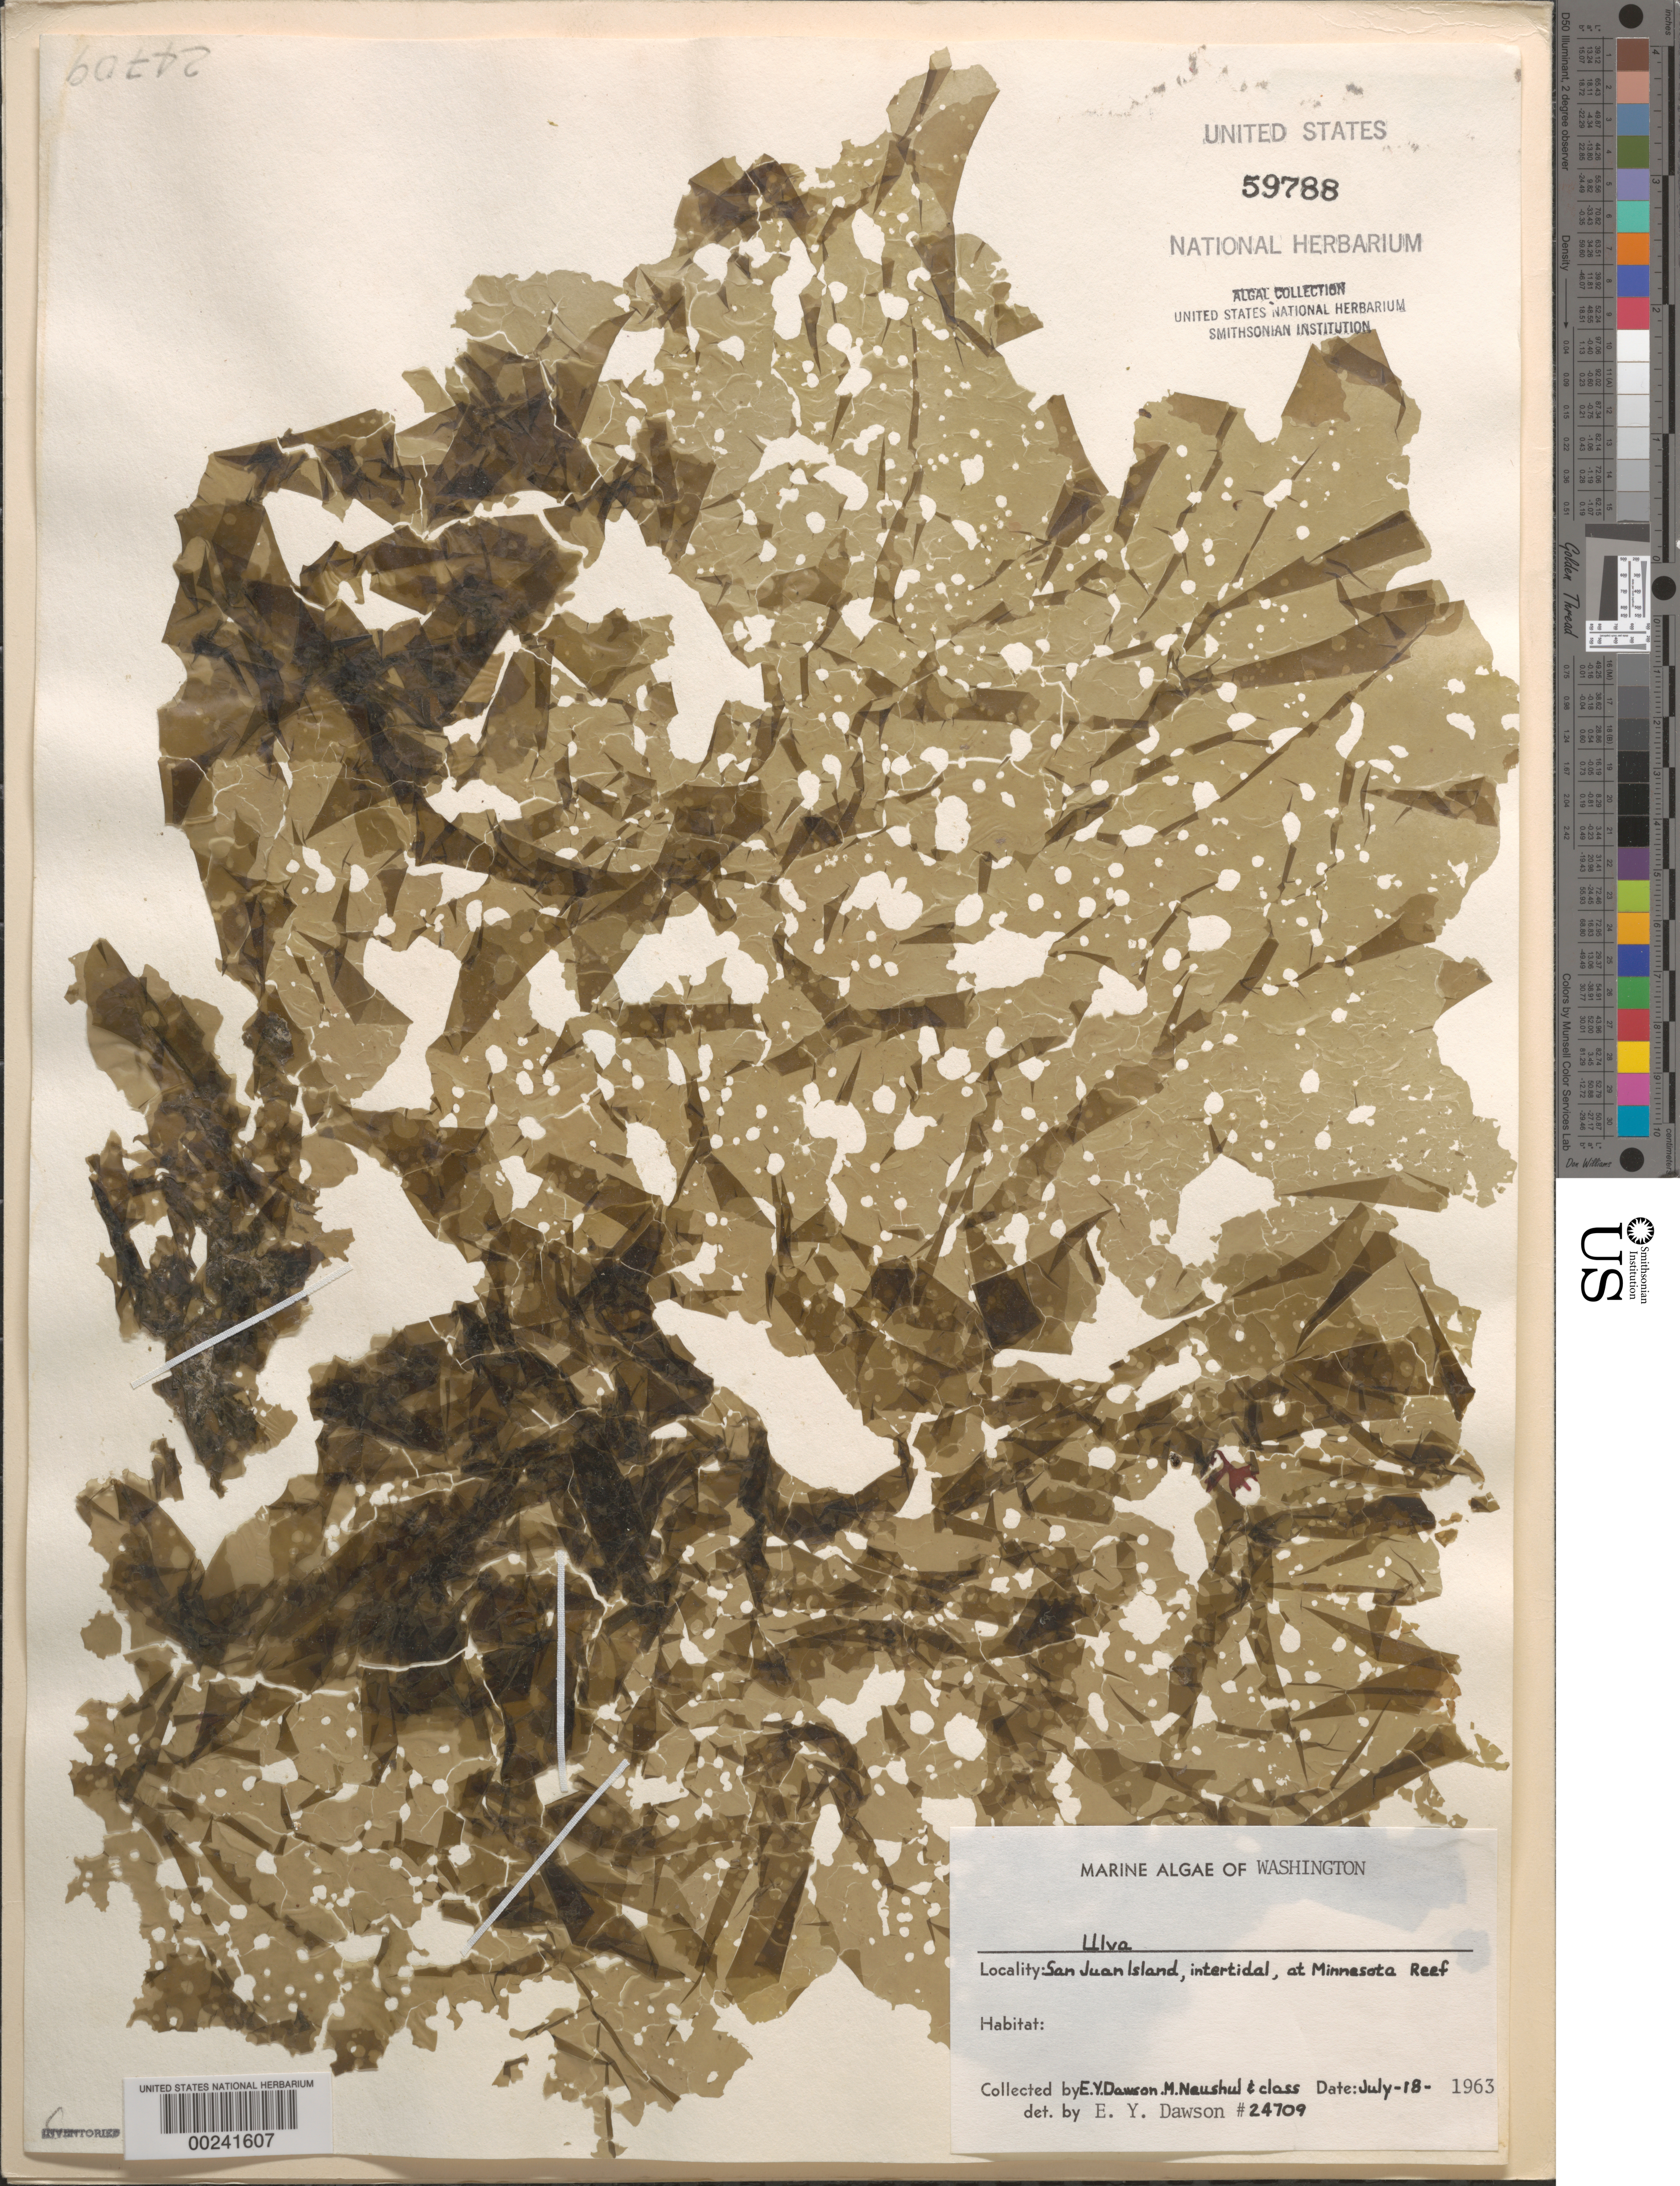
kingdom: Plantae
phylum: Chlorophyta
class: Ulvophyceae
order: Ulvales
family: Ulvaceae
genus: Ulva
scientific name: Ulva sp.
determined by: Dawson, E. Y.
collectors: E. Y. Dawson, M. Neushul & Algae Class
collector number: EYD 24709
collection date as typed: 18 Jul 1963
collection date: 1963-07-18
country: United States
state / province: Washington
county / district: San Juan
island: San Juan Island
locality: Minnesota Reef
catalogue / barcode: US 59788